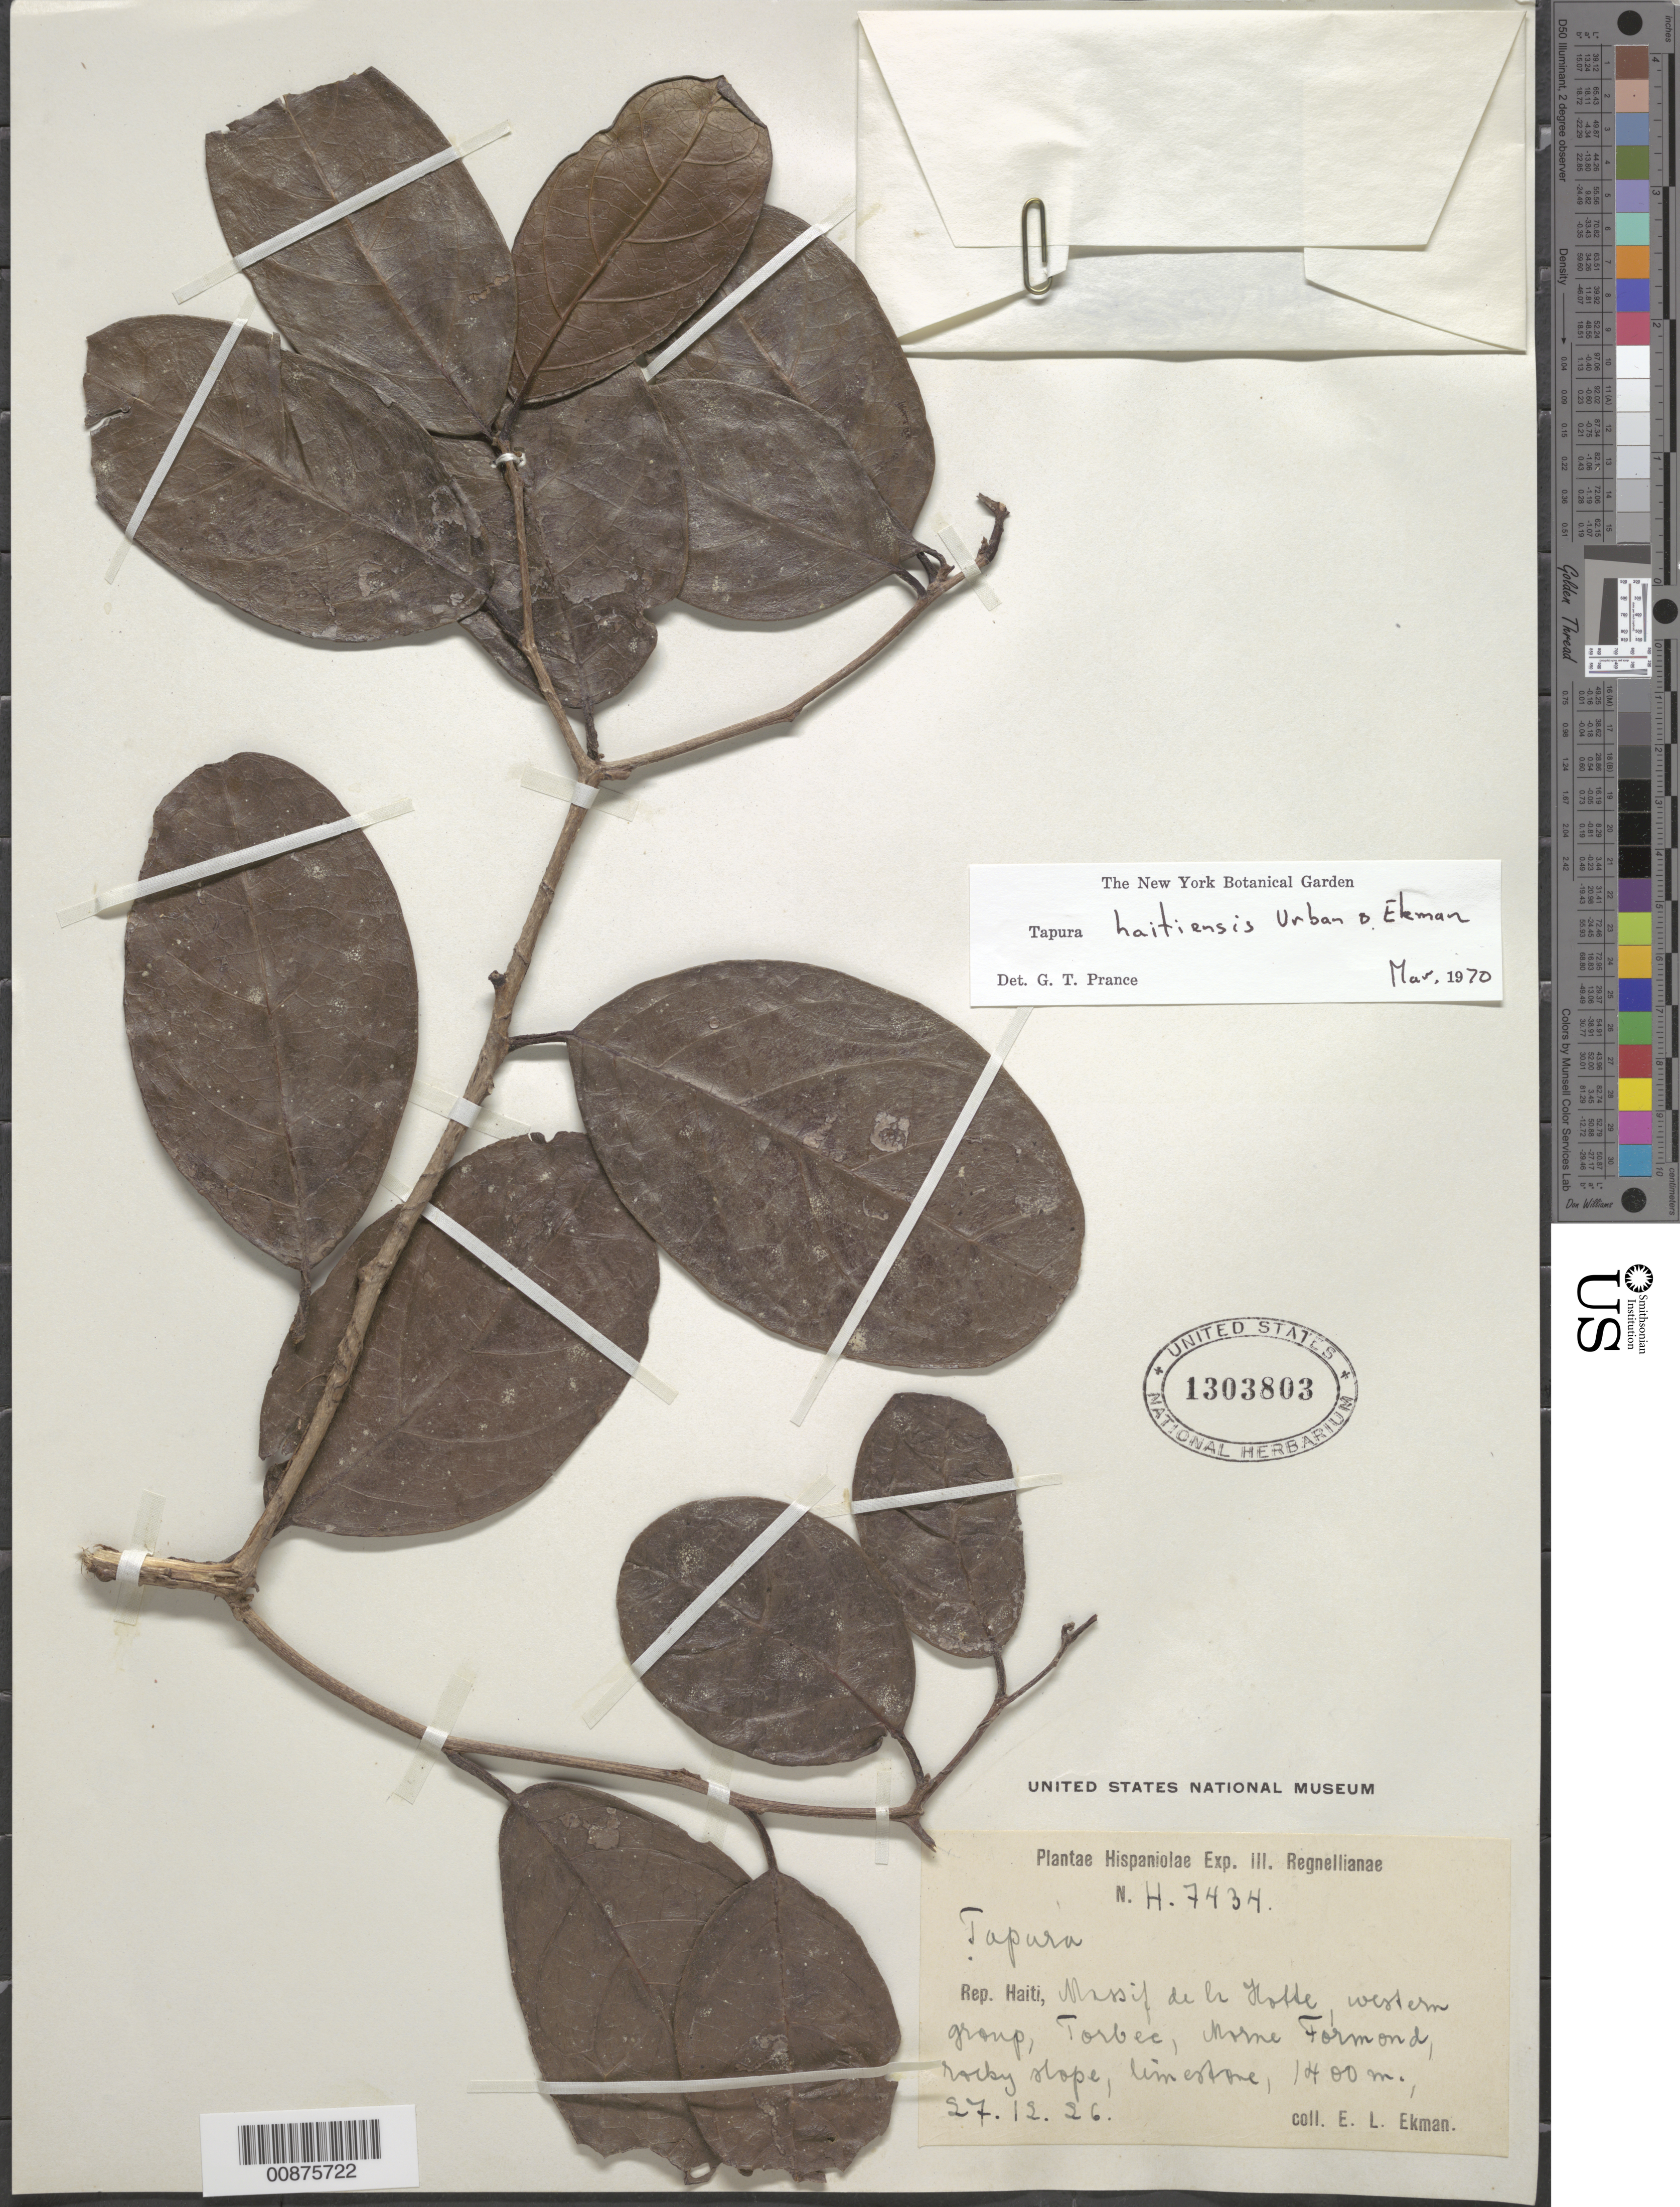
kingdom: Plantae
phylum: Tracheophyta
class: Magnoliopsida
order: Malpighiales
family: Dichapetalaceae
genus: Tapura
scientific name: Tapura haitiensis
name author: Urb. & Ekman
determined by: Prance, G. T.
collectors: E. L. Ekman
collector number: H 7434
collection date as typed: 27 Dec 1926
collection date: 1926-12-27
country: Haiti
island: Hispaniola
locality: Massif de la Hotte, western group, Torbec, Morne Formond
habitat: Rocky slope, limestone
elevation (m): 1400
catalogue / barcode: US 1303803